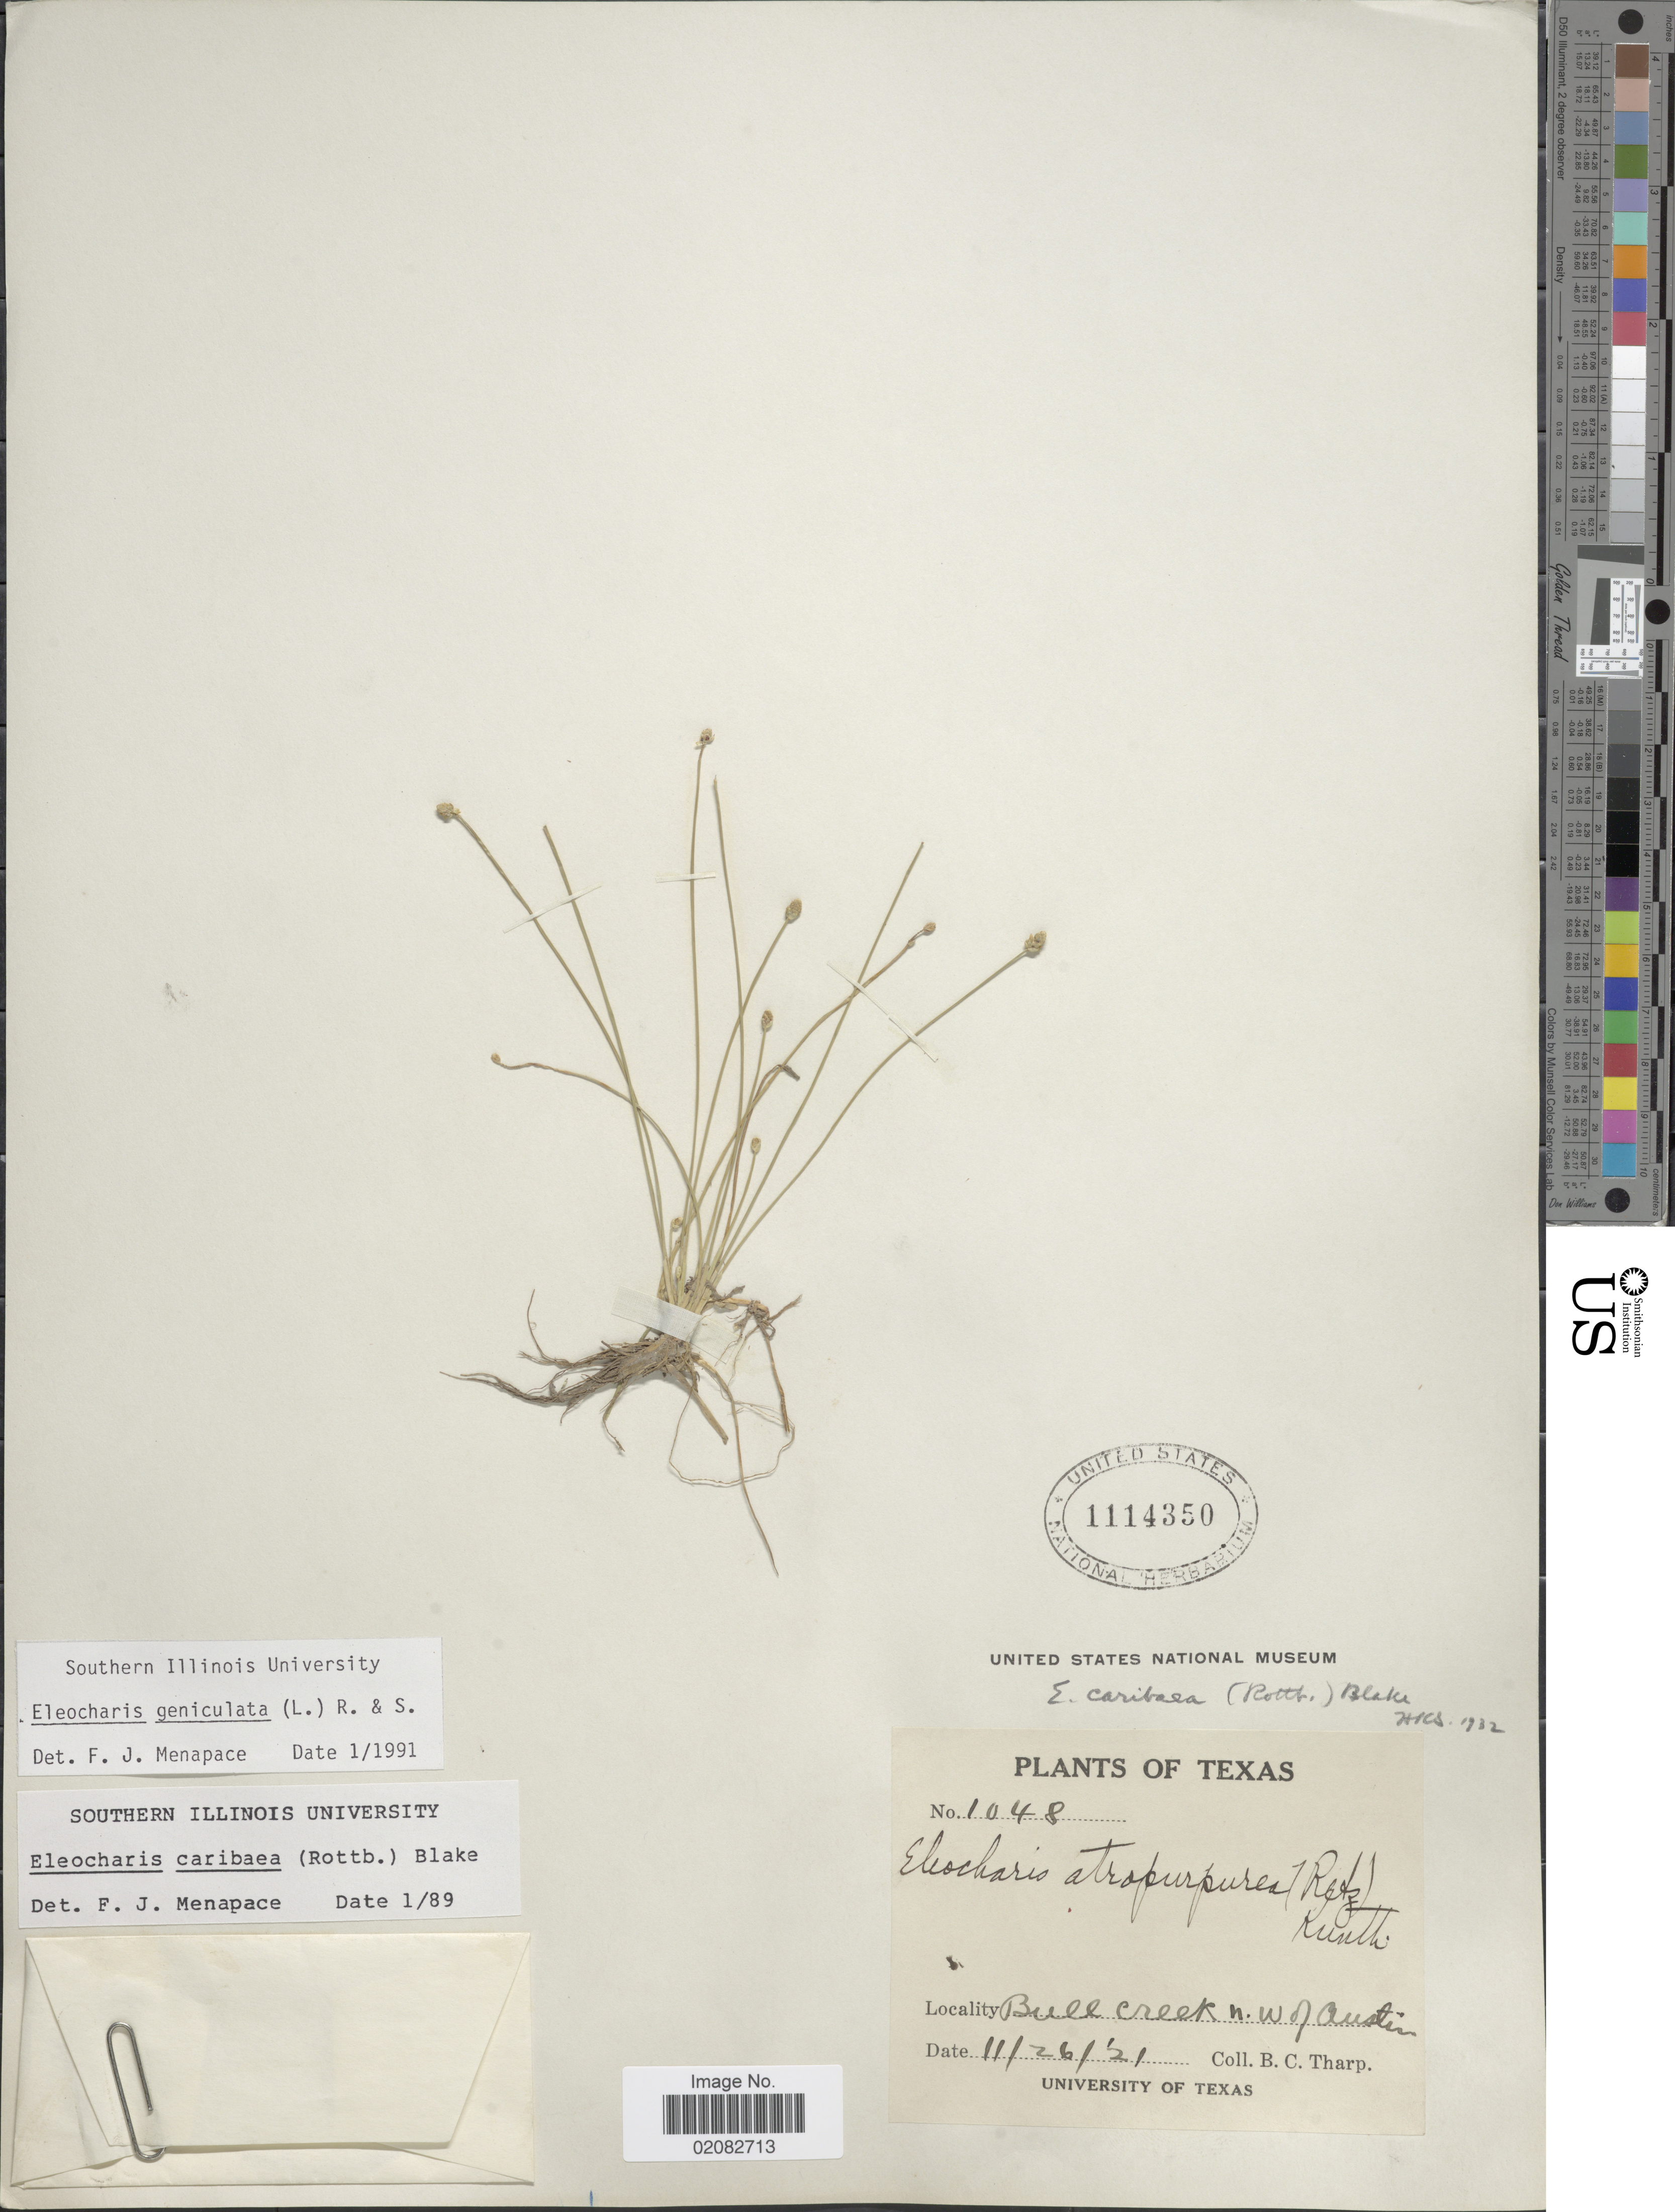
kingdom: Plantae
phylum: Tracheophyta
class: Liliopsida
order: Poales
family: Cyperaceae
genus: Eleocharis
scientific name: Eleocharis geniculata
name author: (L.) Roem. & Schult.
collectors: B. C. Tharp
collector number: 1048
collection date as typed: Transcribed d/m/y: 26/11/21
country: United States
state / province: Texas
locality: Bull Creek n.w. of Austin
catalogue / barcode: US 1114350